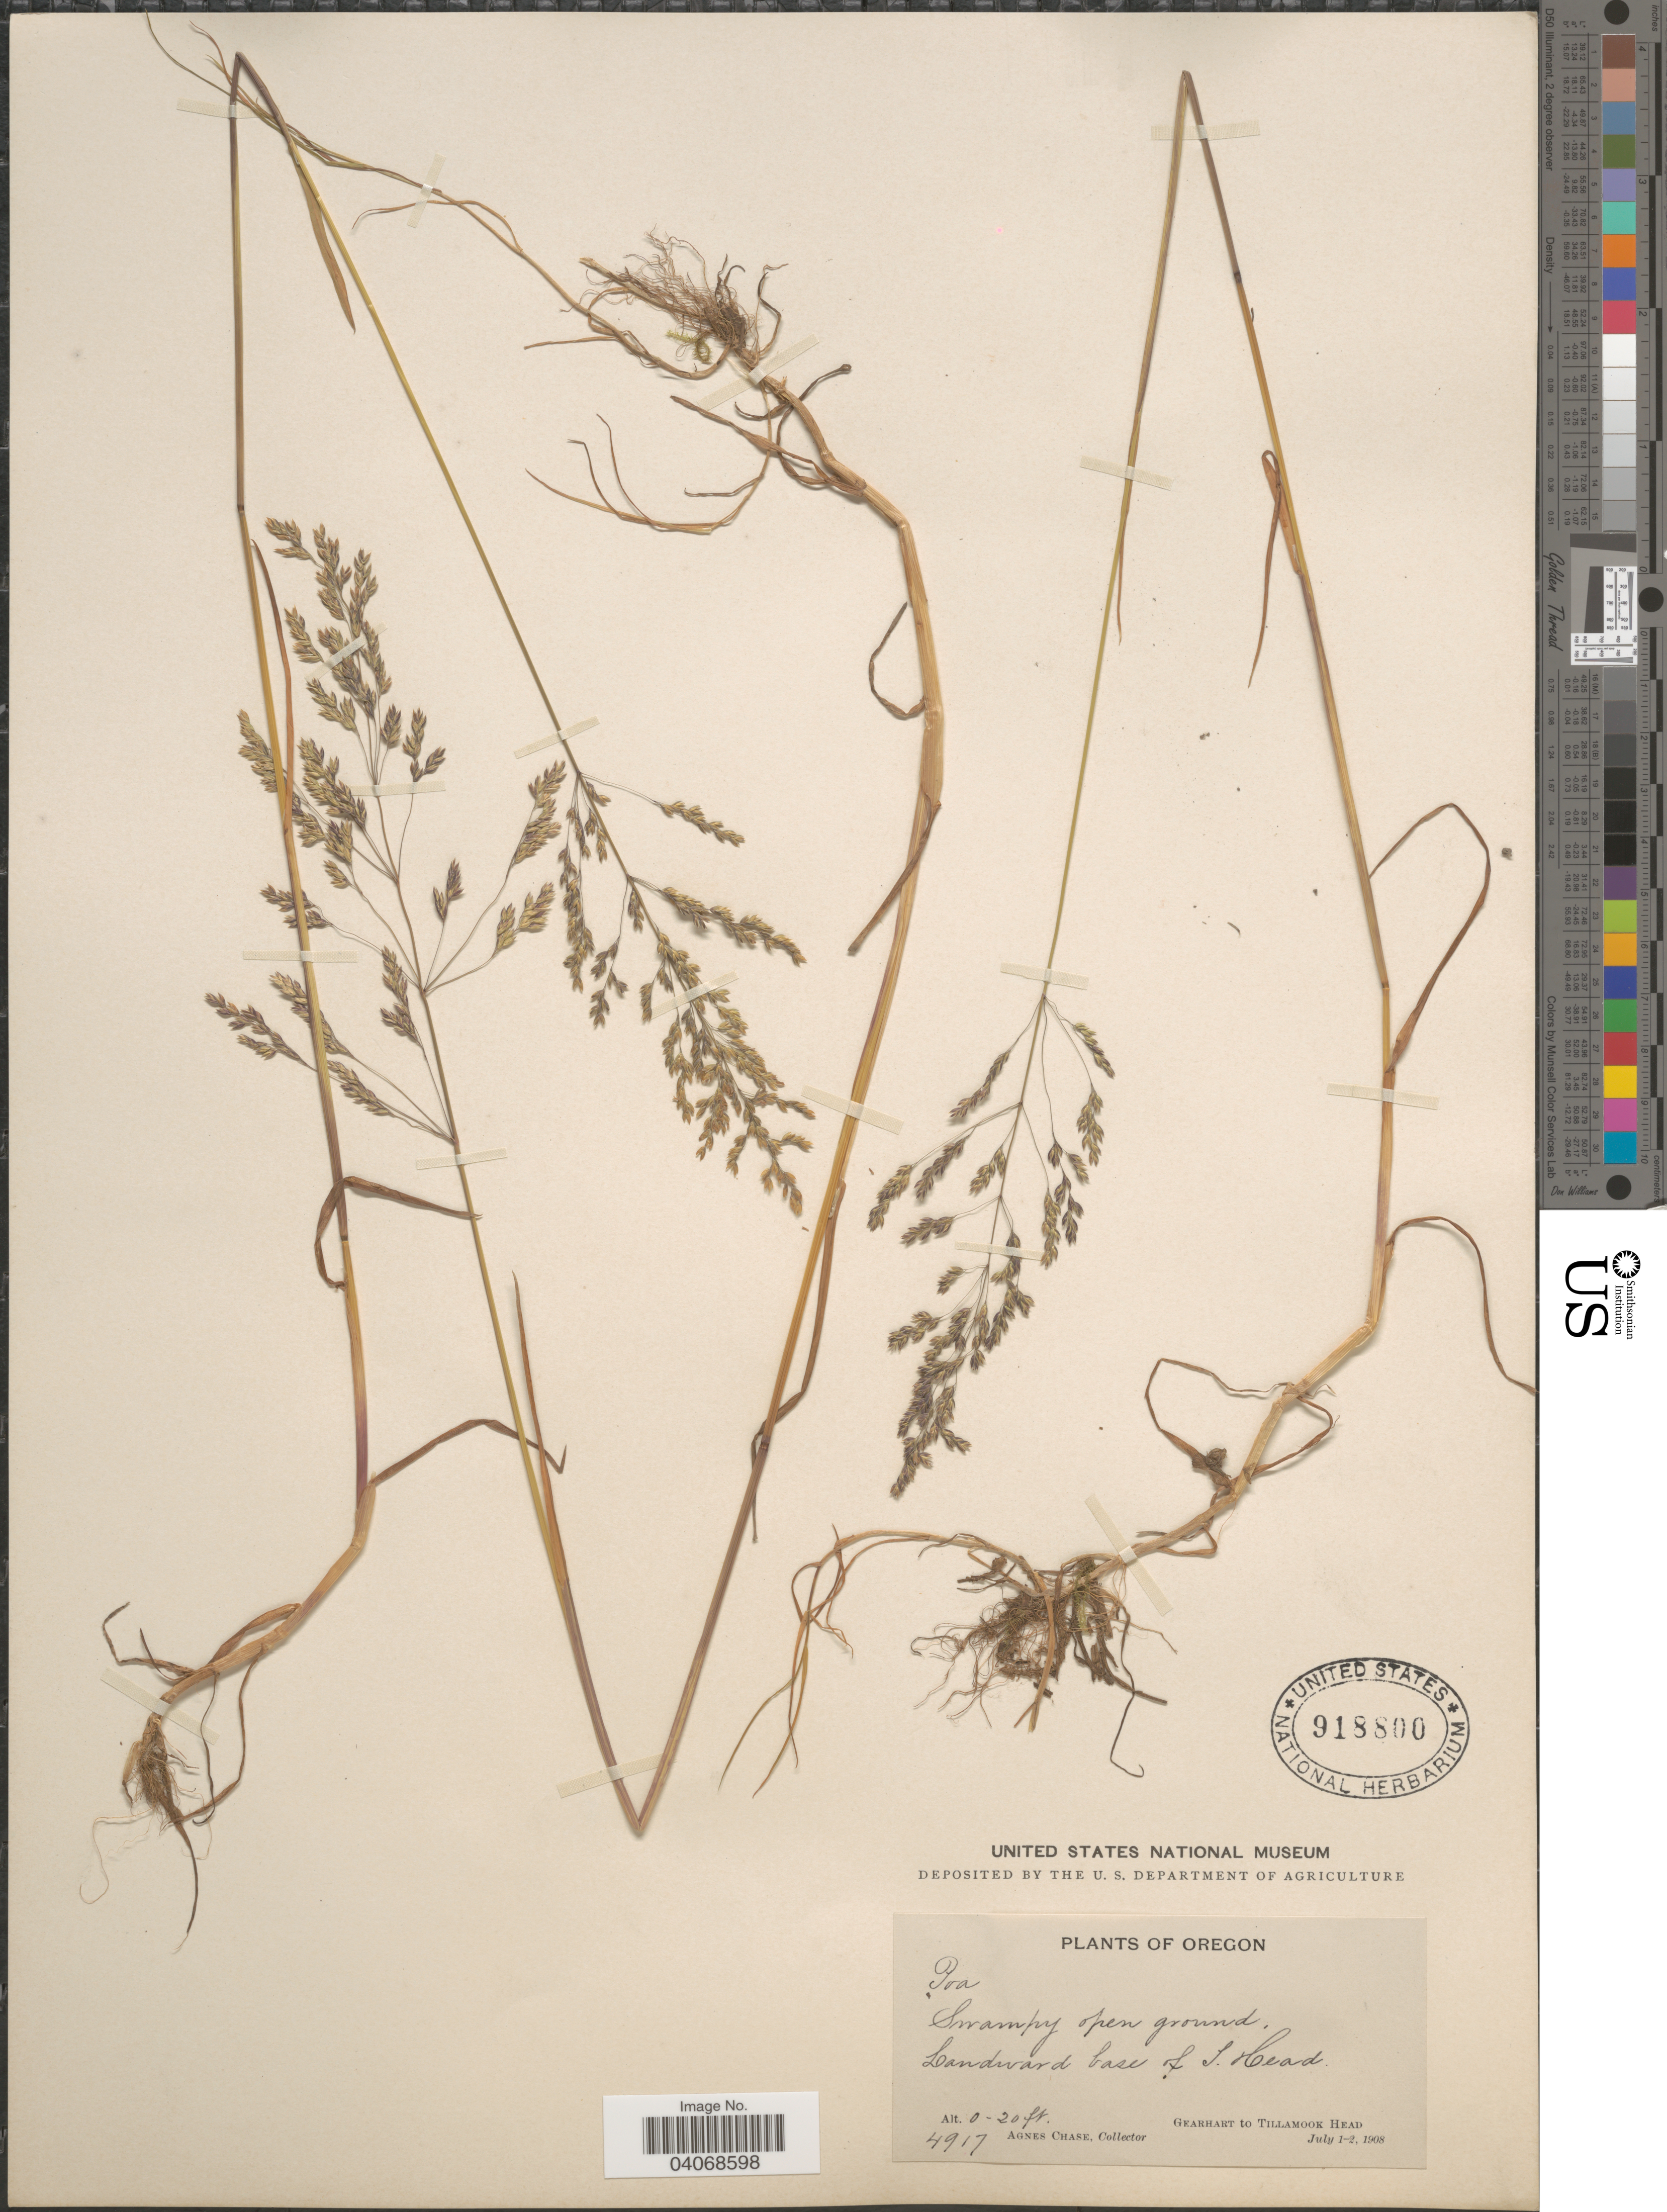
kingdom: Plantae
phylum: Tracheophyta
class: Liliopsida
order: Poales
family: Poaceae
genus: Poa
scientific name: Poa trivialis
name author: L.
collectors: A. Chase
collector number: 4917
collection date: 1908-07-01/1908-07-02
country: United States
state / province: Oregon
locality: Swampy open ground. Landward base of S. Head. Gearheart to Tillamook Head.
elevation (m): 0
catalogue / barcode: US 918800